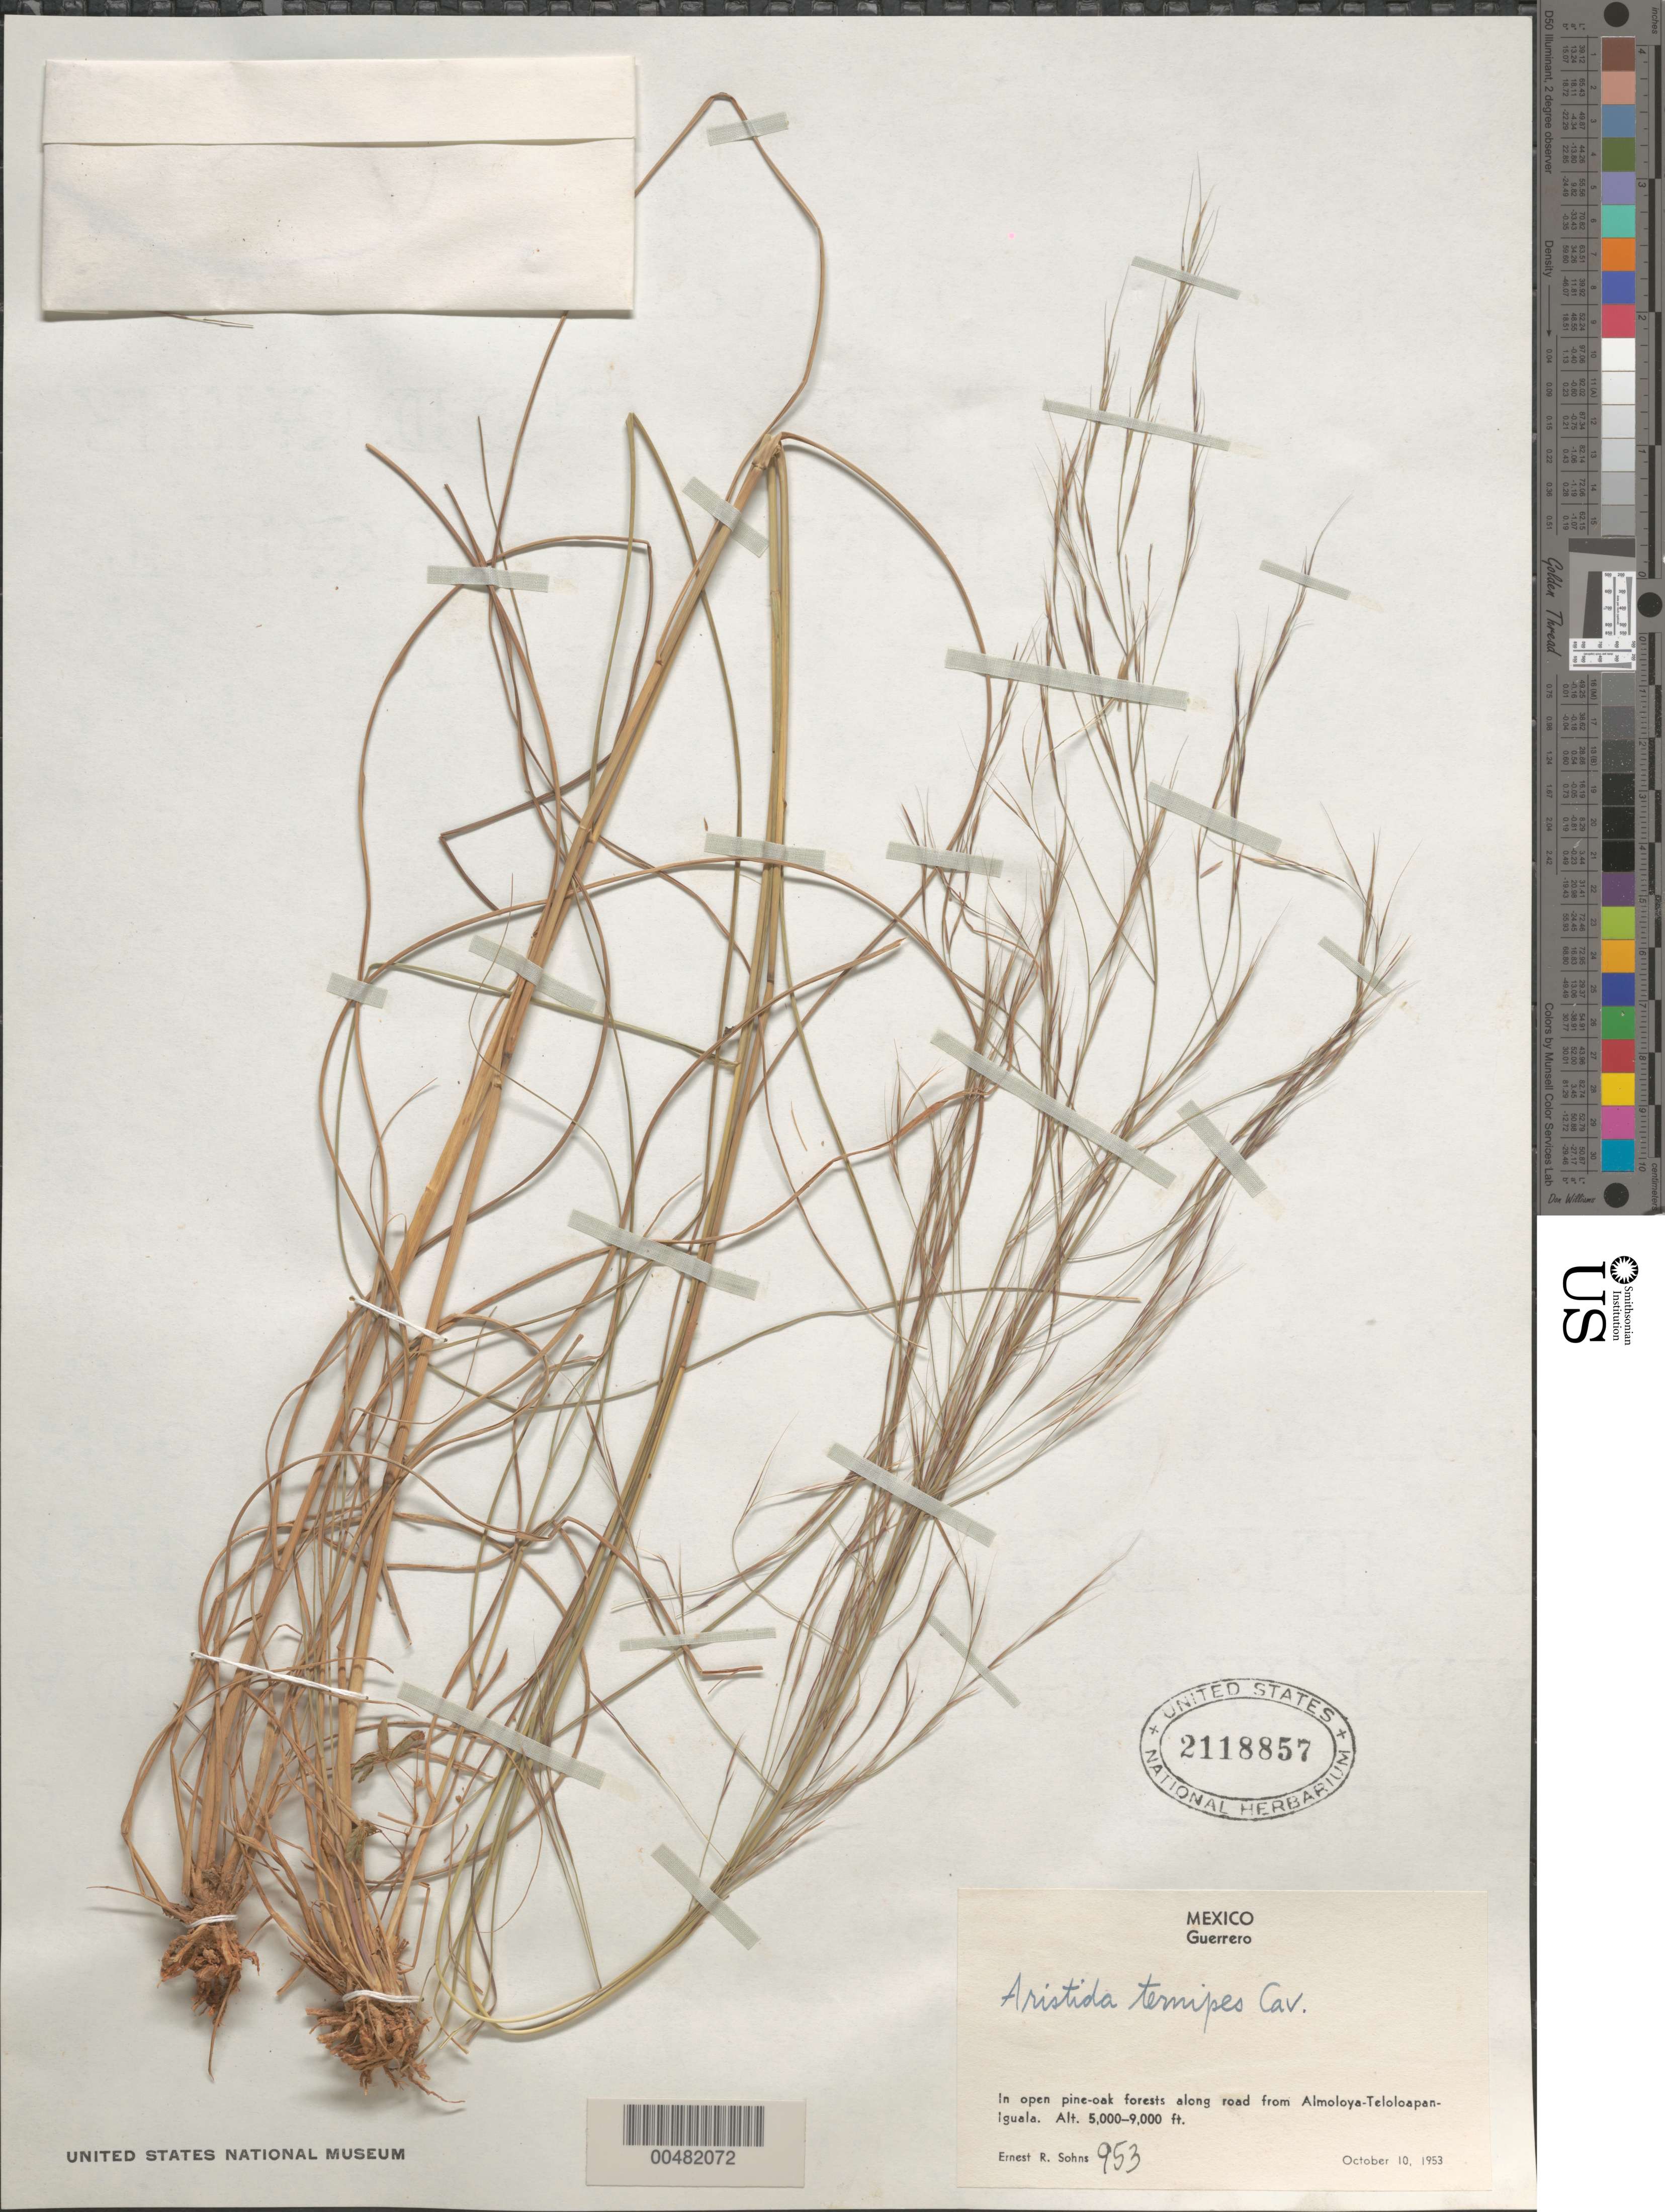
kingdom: Plantae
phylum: Tracheophyta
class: Liliopsida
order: Poales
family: Poaceae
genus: Aristida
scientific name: Aristida ternipes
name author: Cav.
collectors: E. R. Sohns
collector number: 953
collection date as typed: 10 Oct 1953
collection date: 1953-10-10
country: Mexico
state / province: Guerrero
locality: Along road from Almoloya-Teloloapan-Iguala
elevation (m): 1524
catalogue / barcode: US 2118857